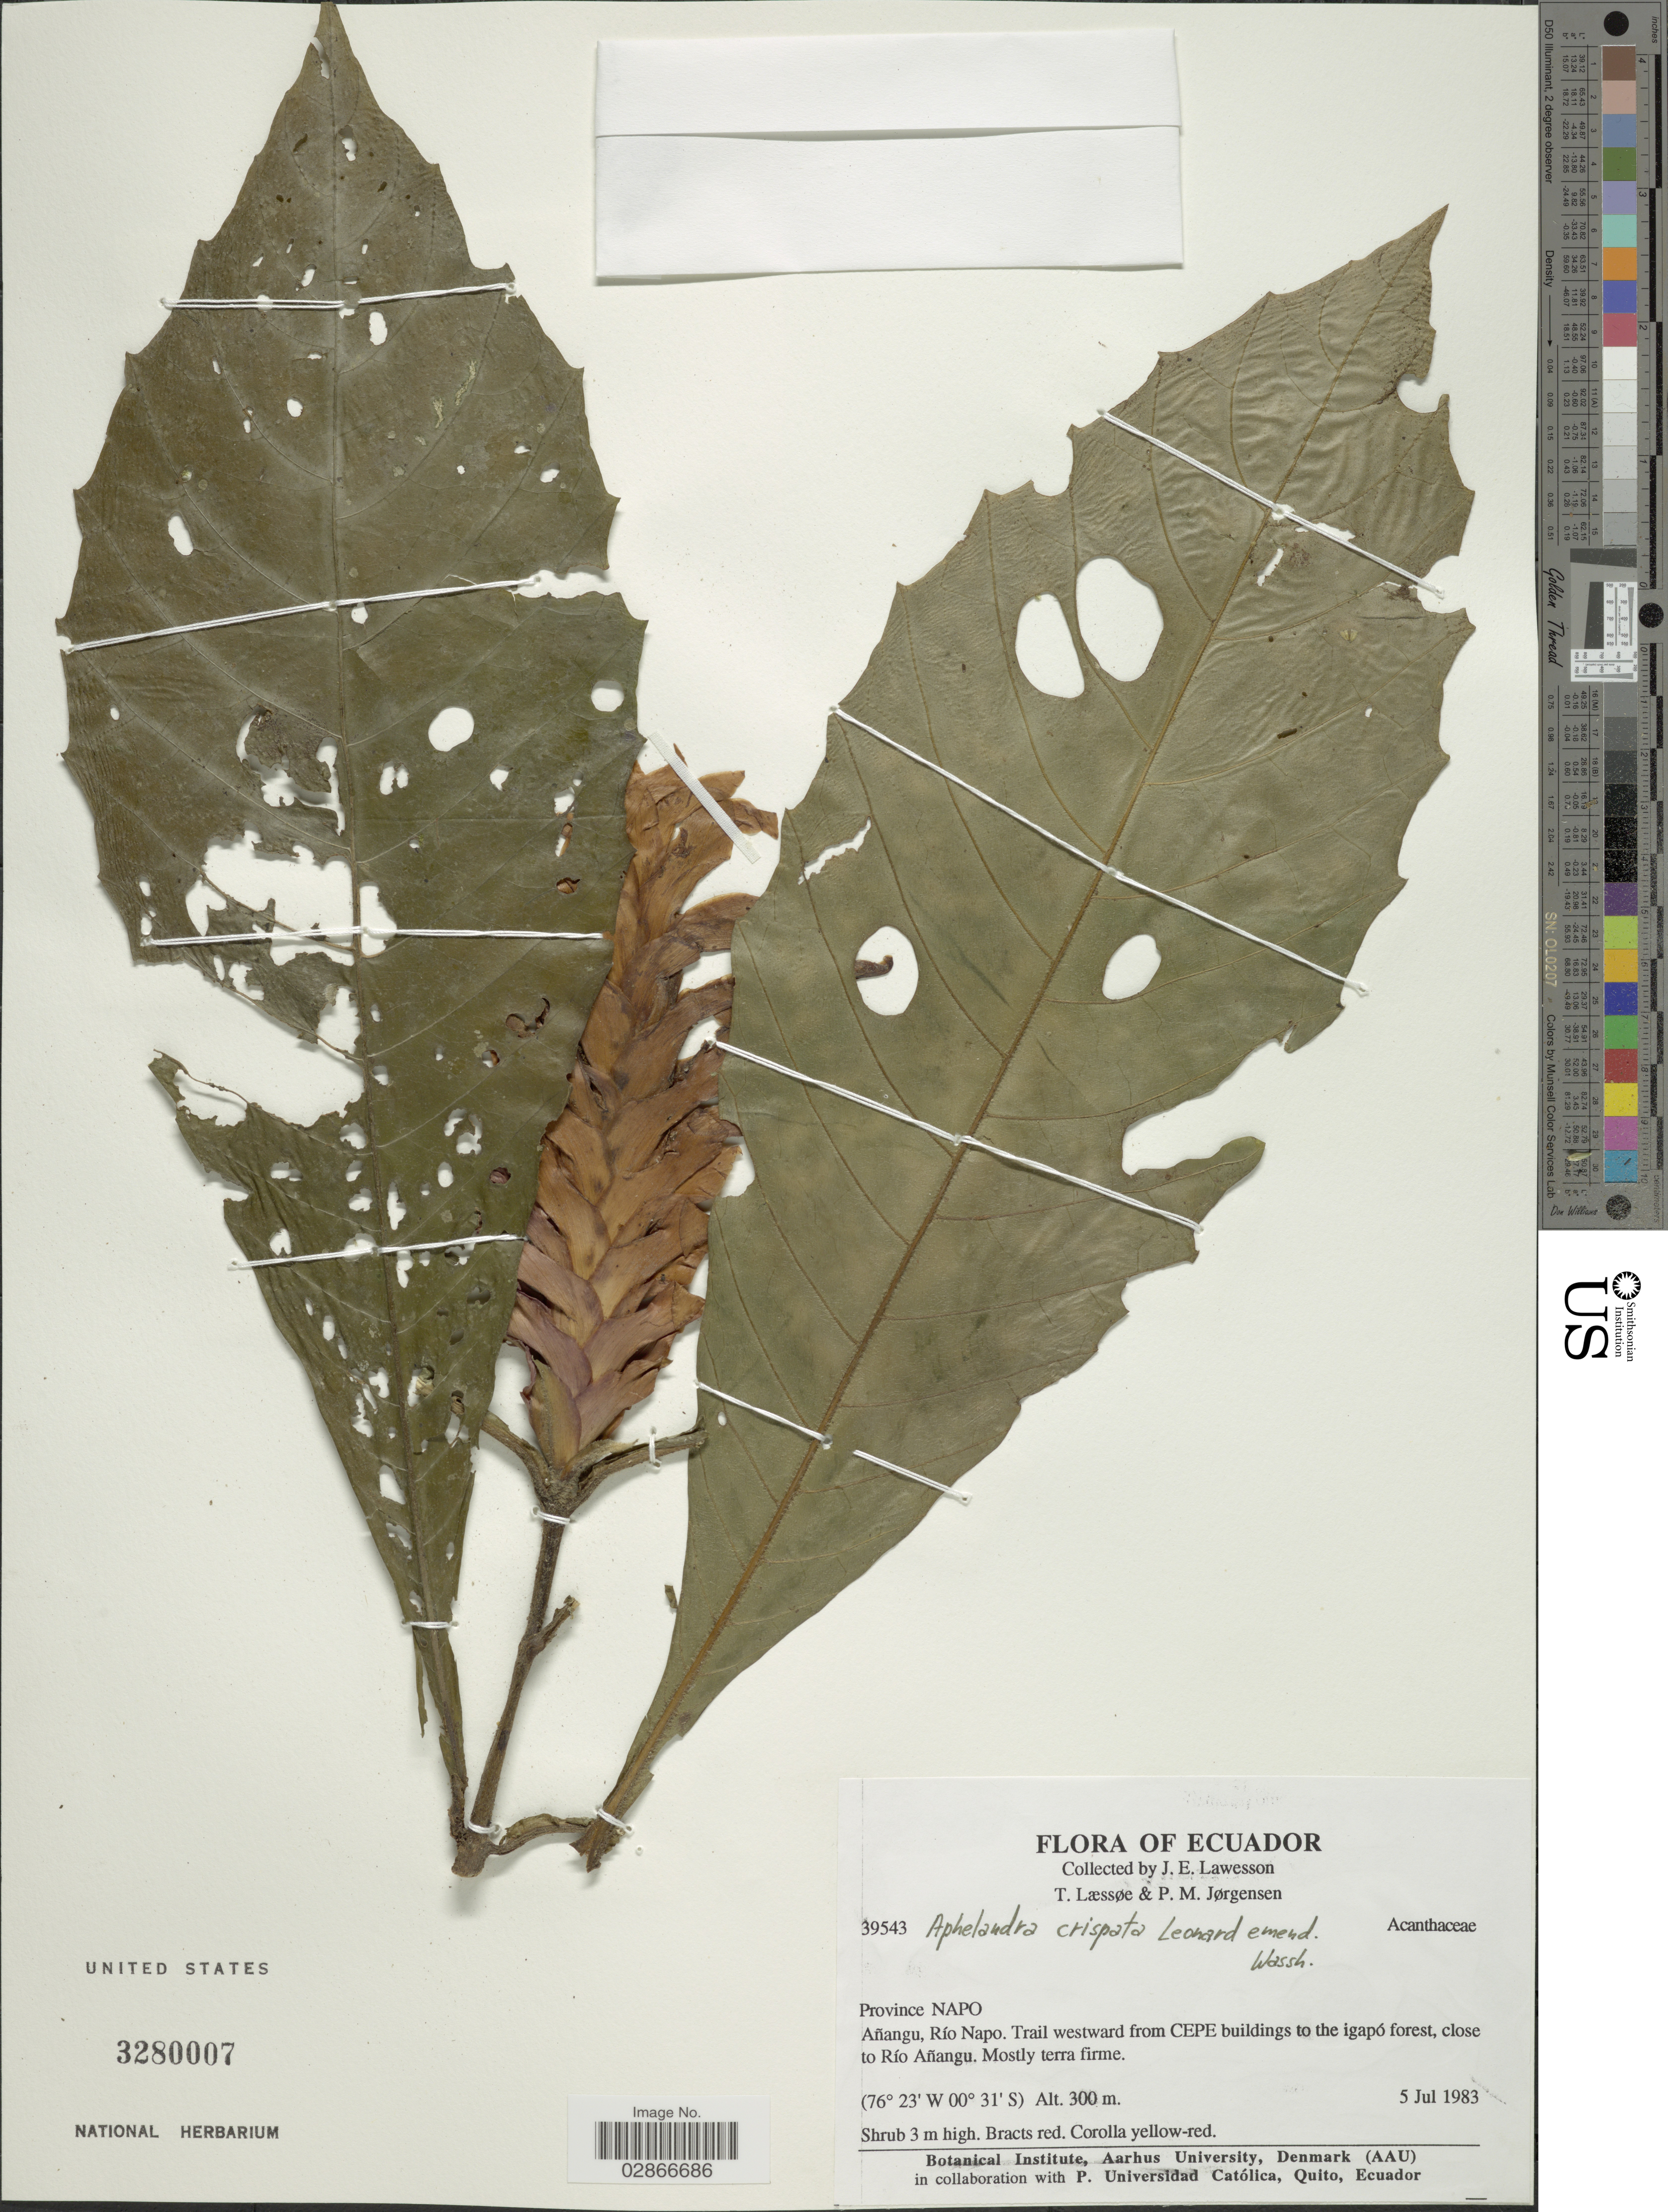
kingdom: Plantae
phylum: Tracheophyta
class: Magnoliopsida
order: Lamiales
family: Acanthaceae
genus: Aphelandra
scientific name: Aphelandra crispata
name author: Leonard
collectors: J. Lawesson, T. Laessøe & P. Jørgensen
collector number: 39543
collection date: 1983-07-05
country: Ecuador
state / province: Napo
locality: Añangu, Río Napo. Trail westward from CEPE buildings to the igapó forest, close to Río Añangu.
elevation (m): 300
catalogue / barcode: US 3280007